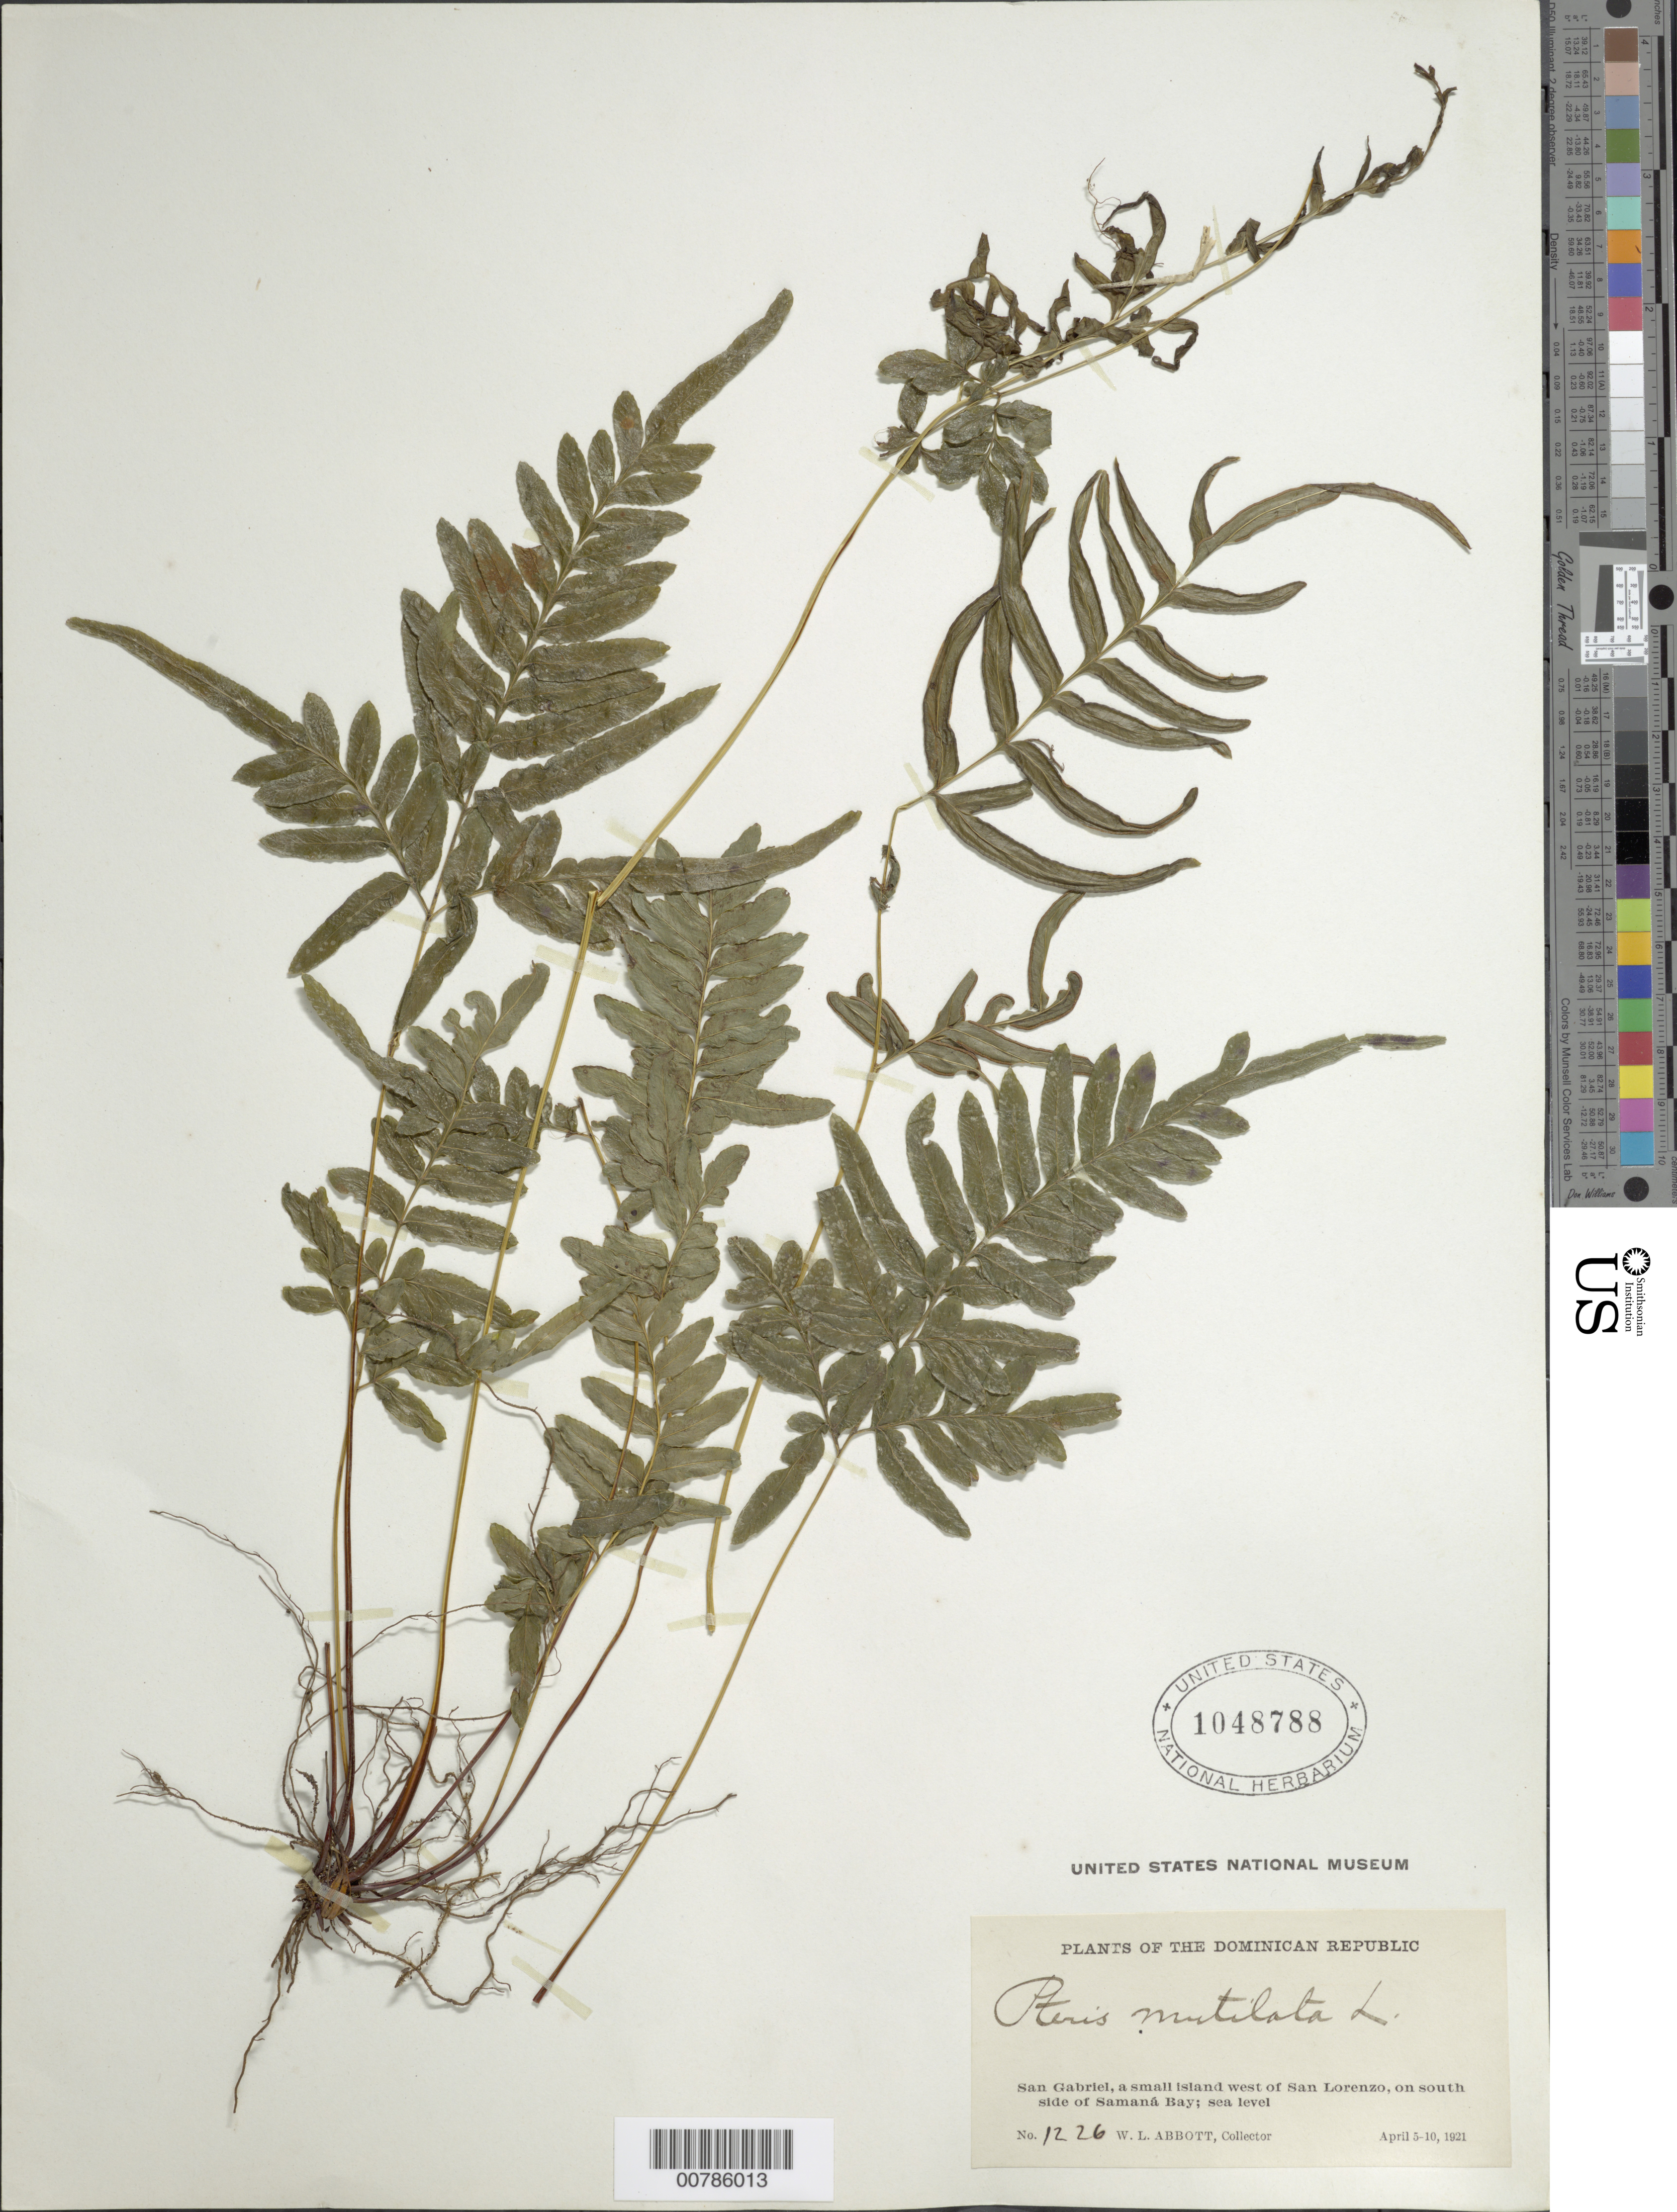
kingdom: Plantae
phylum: Tracheophyta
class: Polypodiopsida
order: Polypodiales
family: Pteridaceae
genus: Pteris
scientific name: Pteris mutilata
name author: L.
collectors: W. L. Abbott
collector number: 1226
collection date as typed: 05 Apr 1921 to 10 Apr 1921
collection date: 1921-04-05/1921-04-10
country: Dominican Republic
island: Hispaniola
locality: San Gabriel, island W of San Lorenzo, south side of Samaná Bay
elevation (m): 0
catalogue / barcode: US 1048788